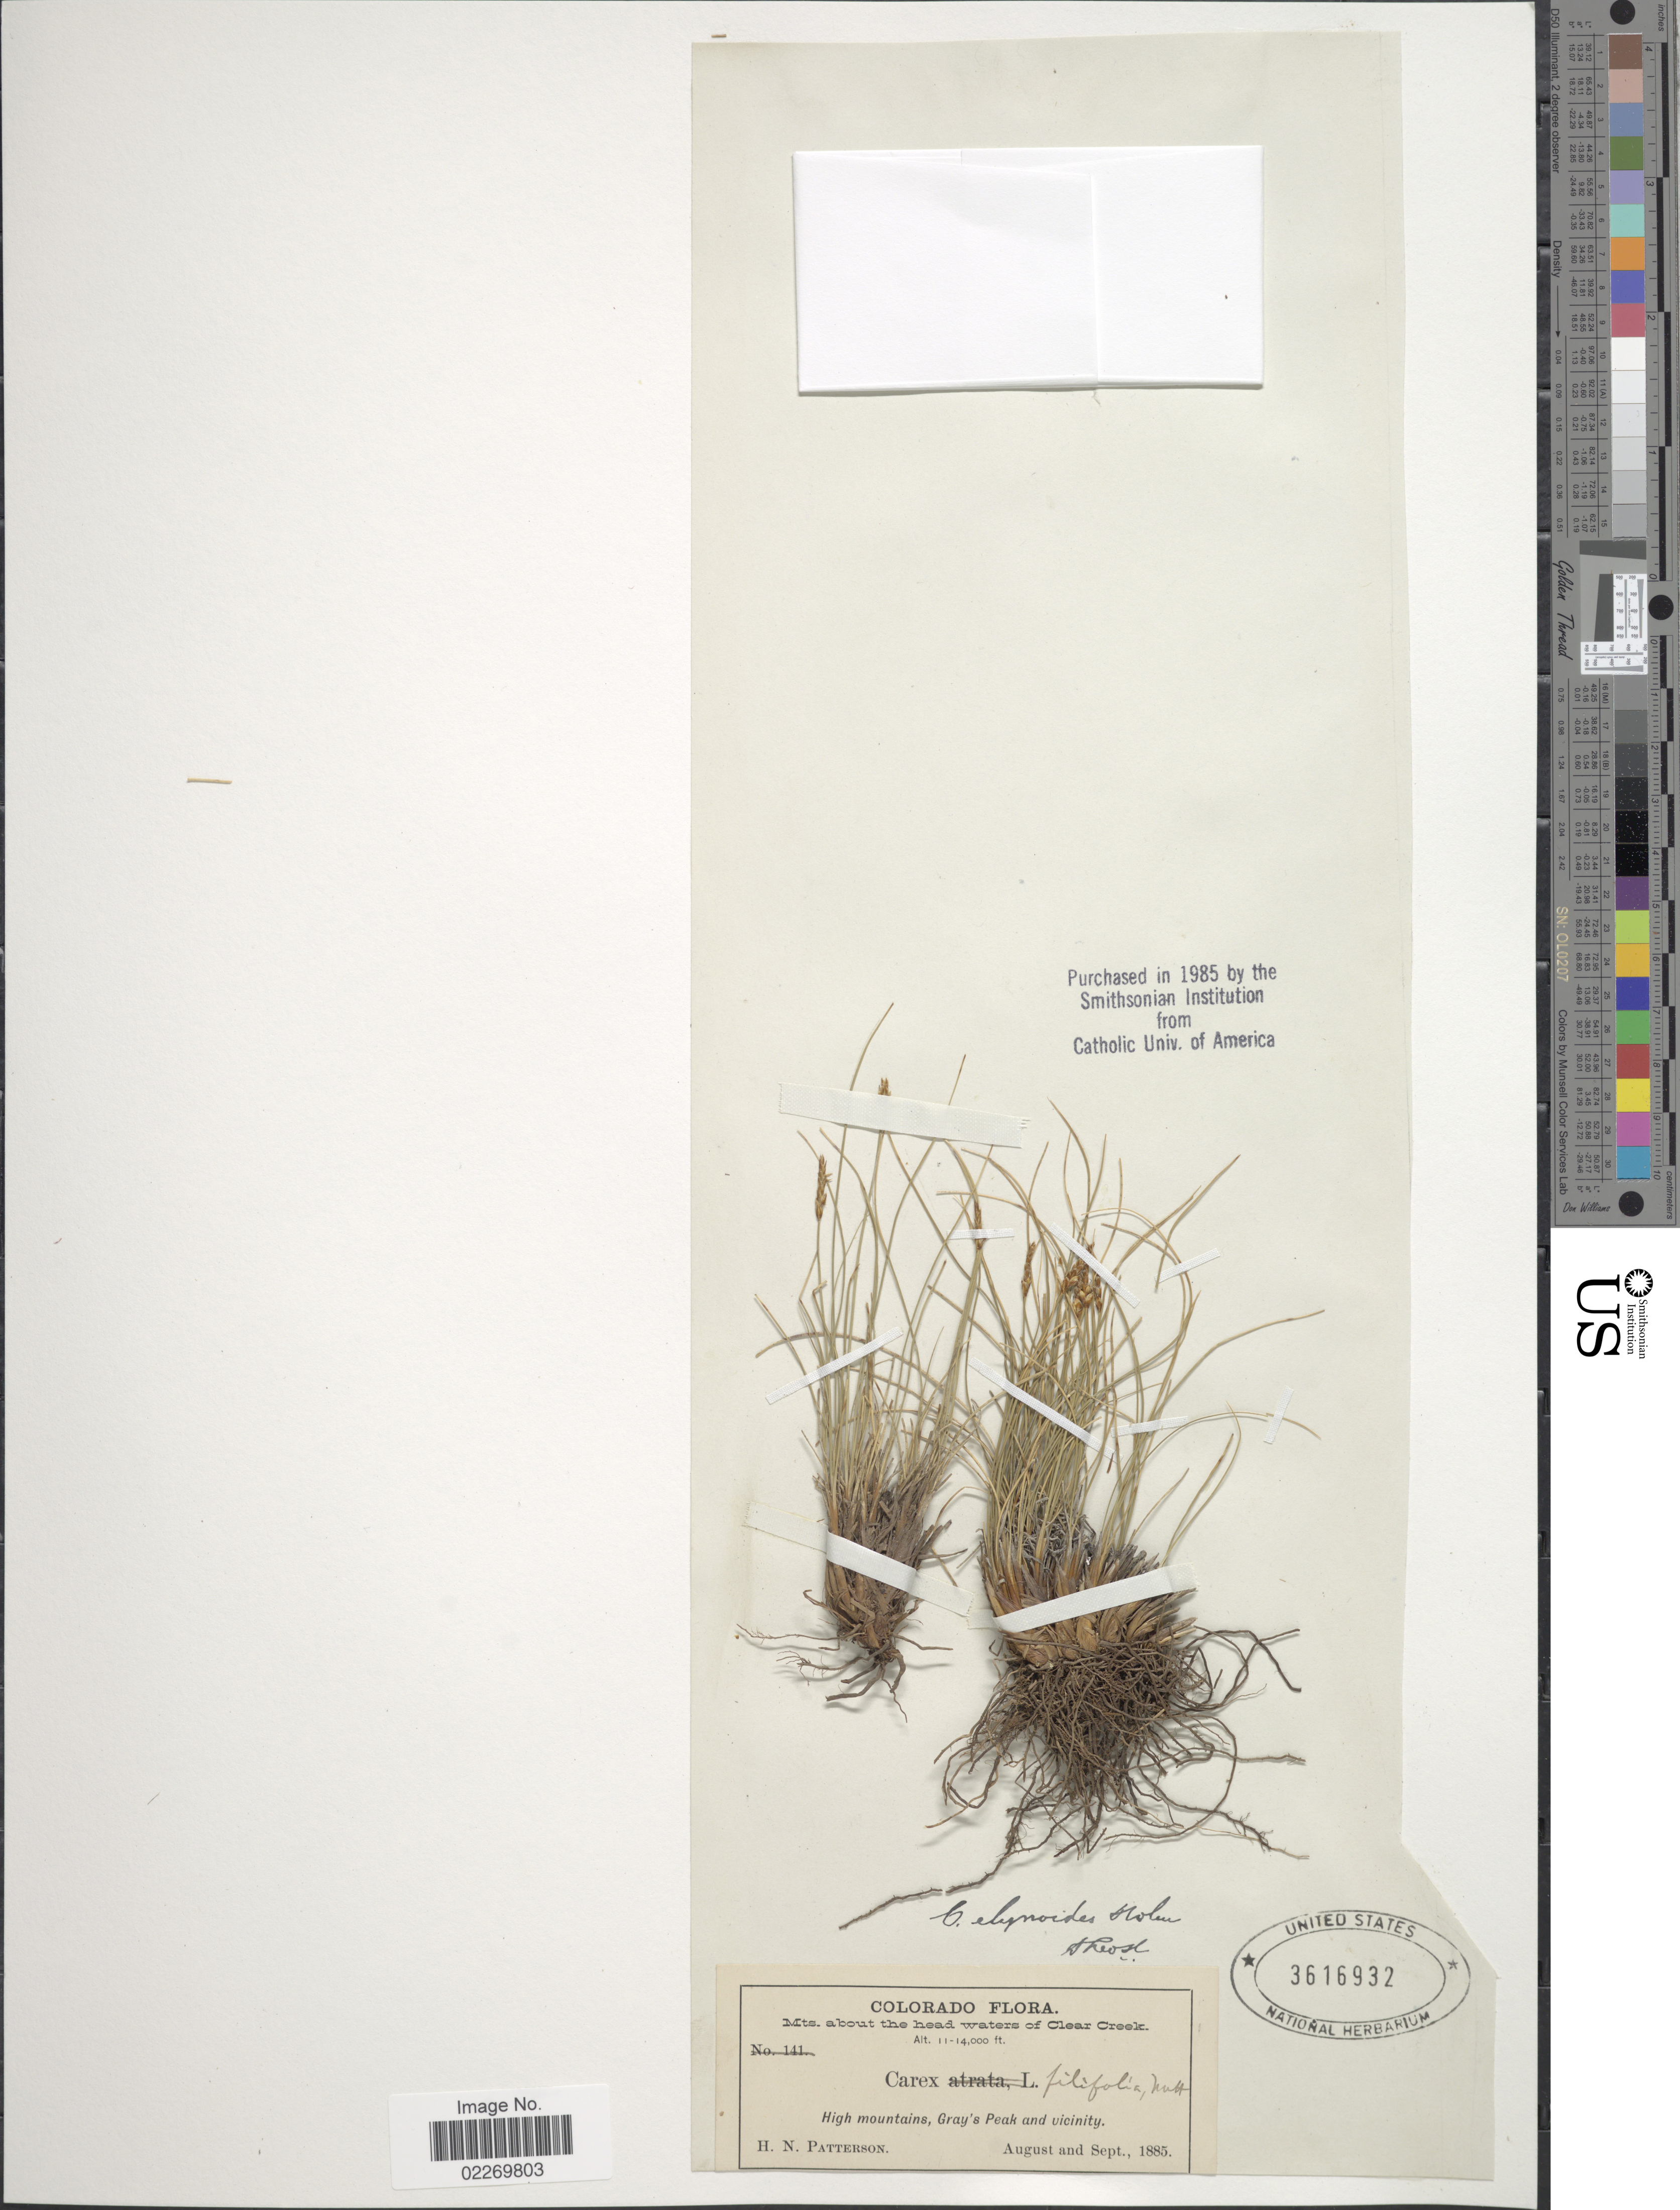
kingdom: Plantae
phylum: Tracheophyta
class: Liliopsida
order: Poales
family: Cyperaceae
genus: Carex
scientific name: Carex elynoides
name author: Holm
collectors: H. N. Patterson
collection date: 1885-08/1885-09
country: United States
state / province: Colorado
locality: Mts. about the head waters of Clear Creek. High mountains, Gray's Peak and vicinity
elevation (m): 3353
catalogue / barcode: US 3616932